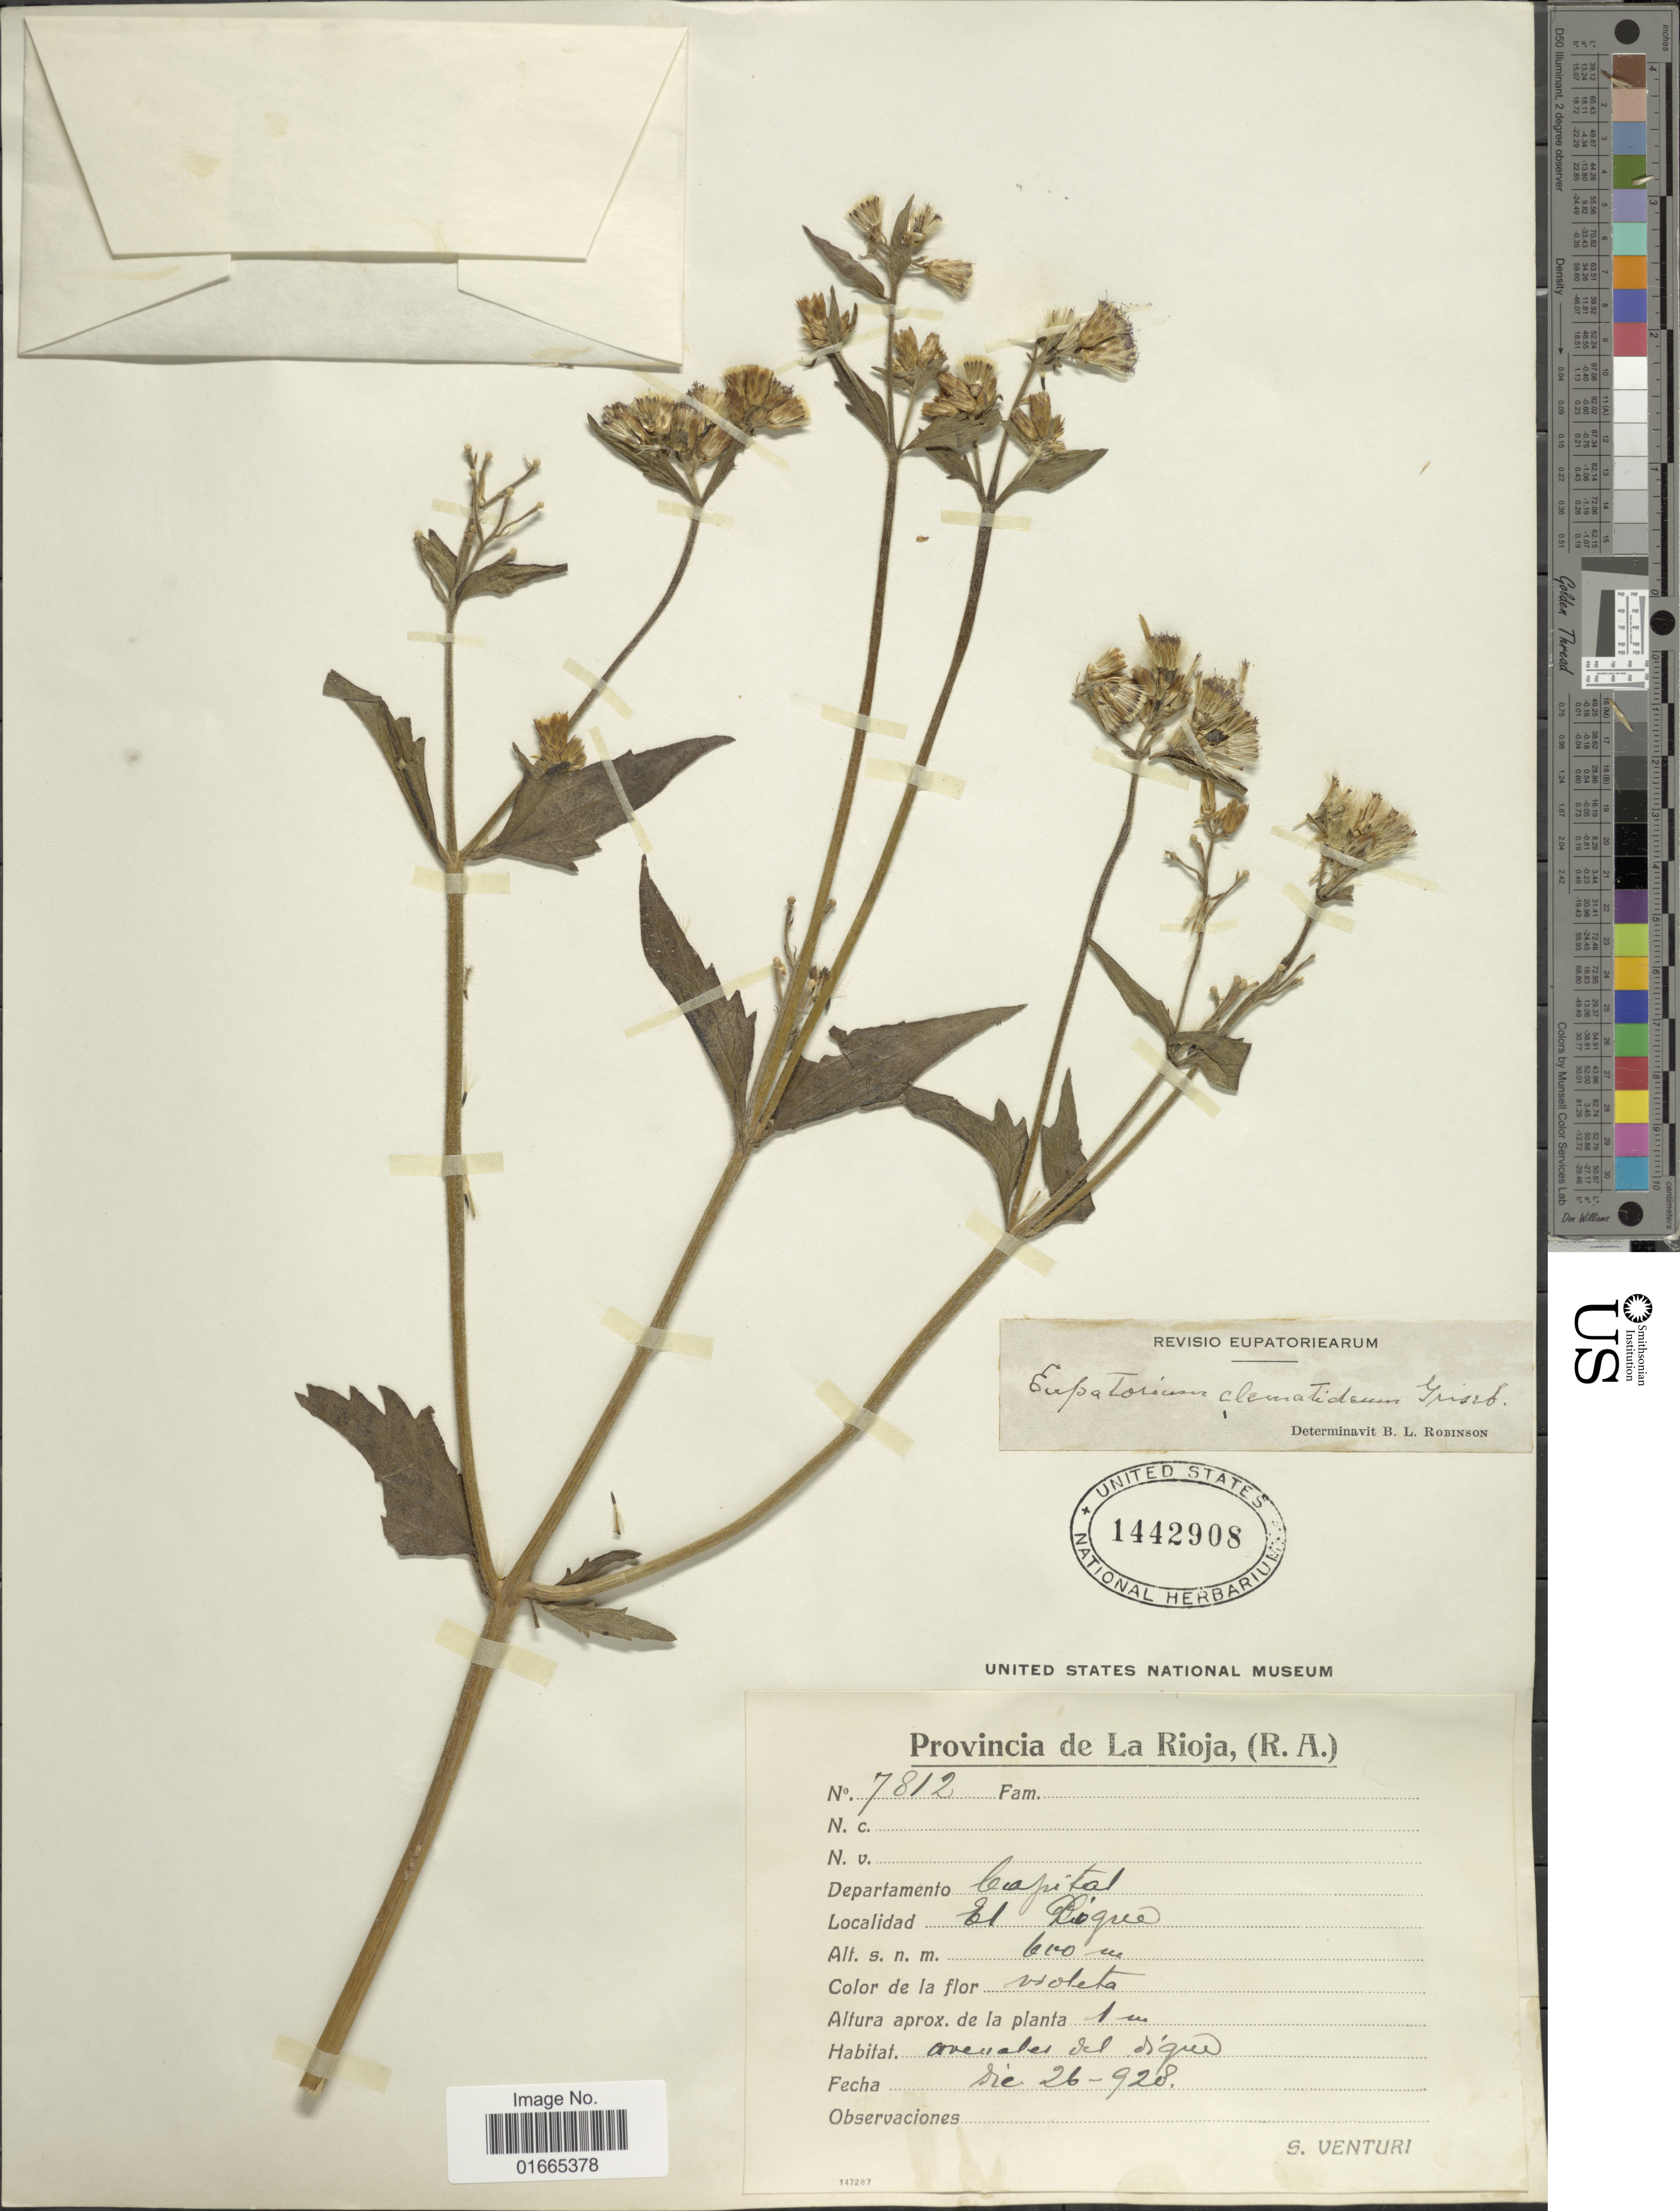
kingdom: Plantae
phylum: Tracheophyta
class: Magnoliopsida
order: Asterales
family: Asteraceae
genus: Praxelis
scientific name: Praxelis clematidea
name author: (Griseb.) R.M. King & H. Rob.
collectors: S. Venturi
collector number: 7812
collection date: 1928-12-26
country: Argentina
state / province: La Rioja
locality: Departamento Capital, El Lioque.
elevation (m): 600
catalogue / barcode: US 1442908